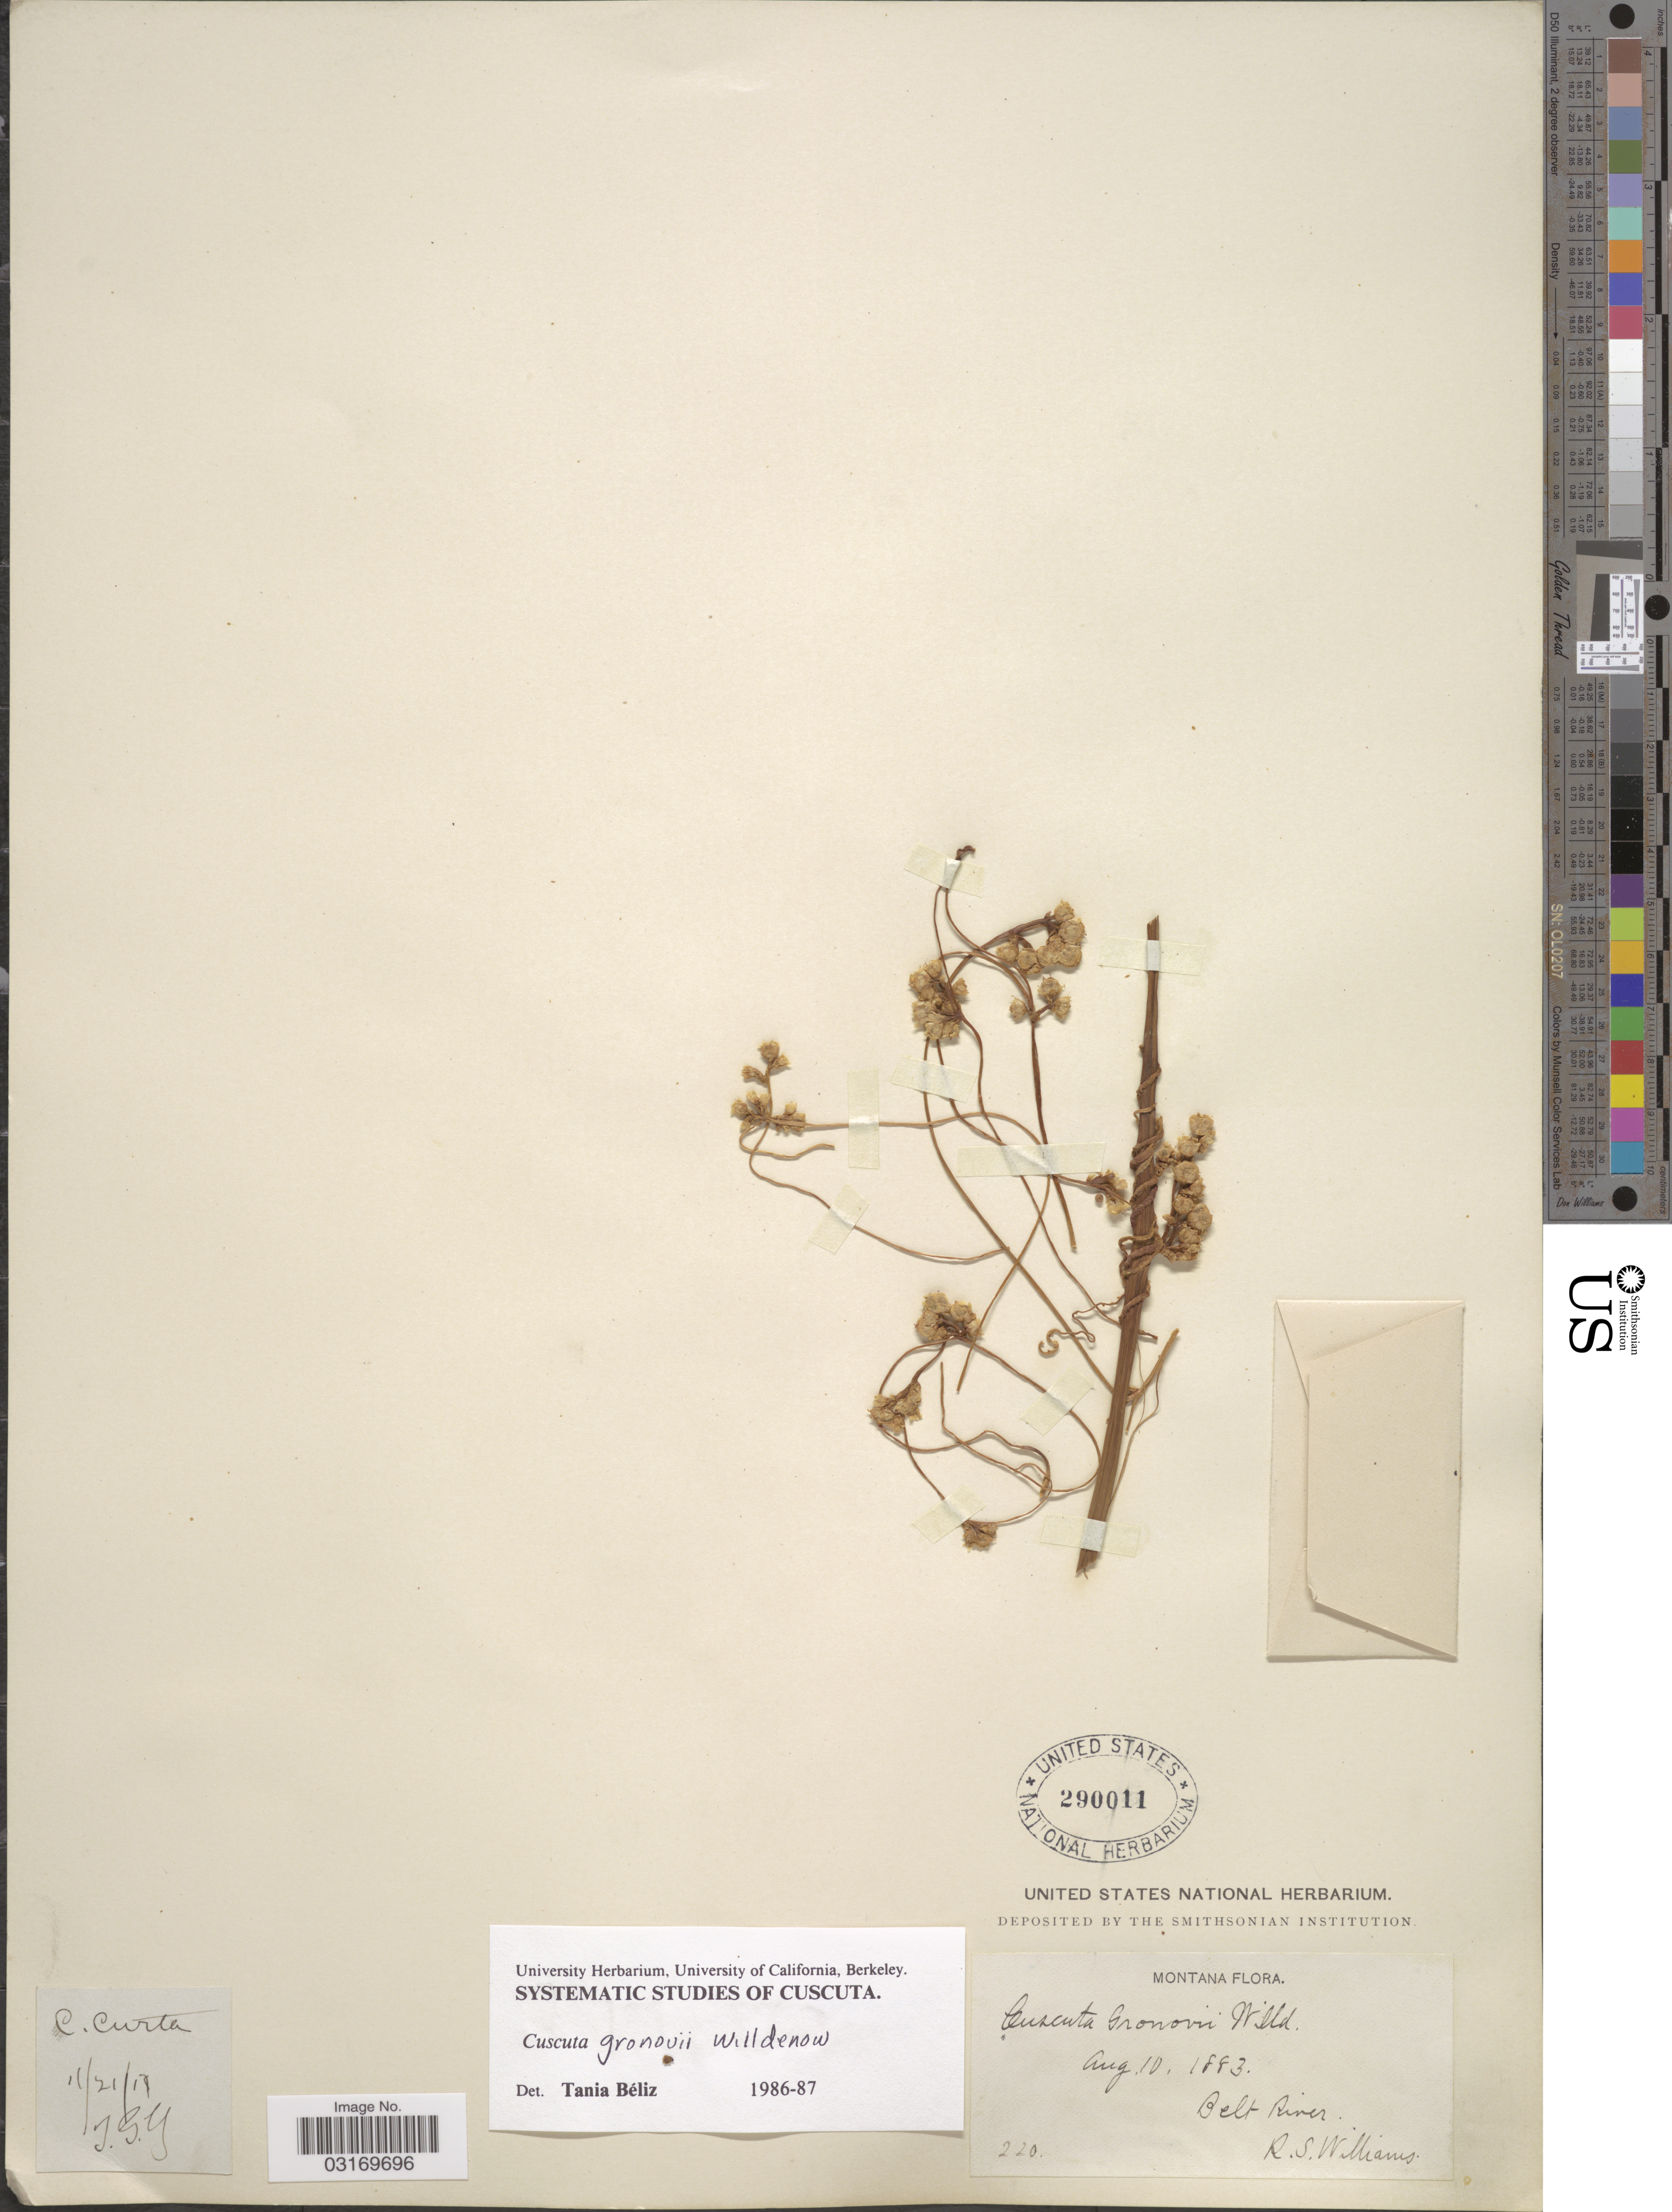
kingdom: Plantae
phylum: Tracheophyta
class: Magnoliopsida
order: Solanales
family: Convolvulaceae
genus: Cuscuta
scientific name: Cuscuta gronovii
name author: Willd. ex Schult.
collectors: R. S. Williams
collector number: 220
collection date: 1883-08-10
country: United States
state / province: Montana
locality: Belt River.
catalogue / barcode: US 290011